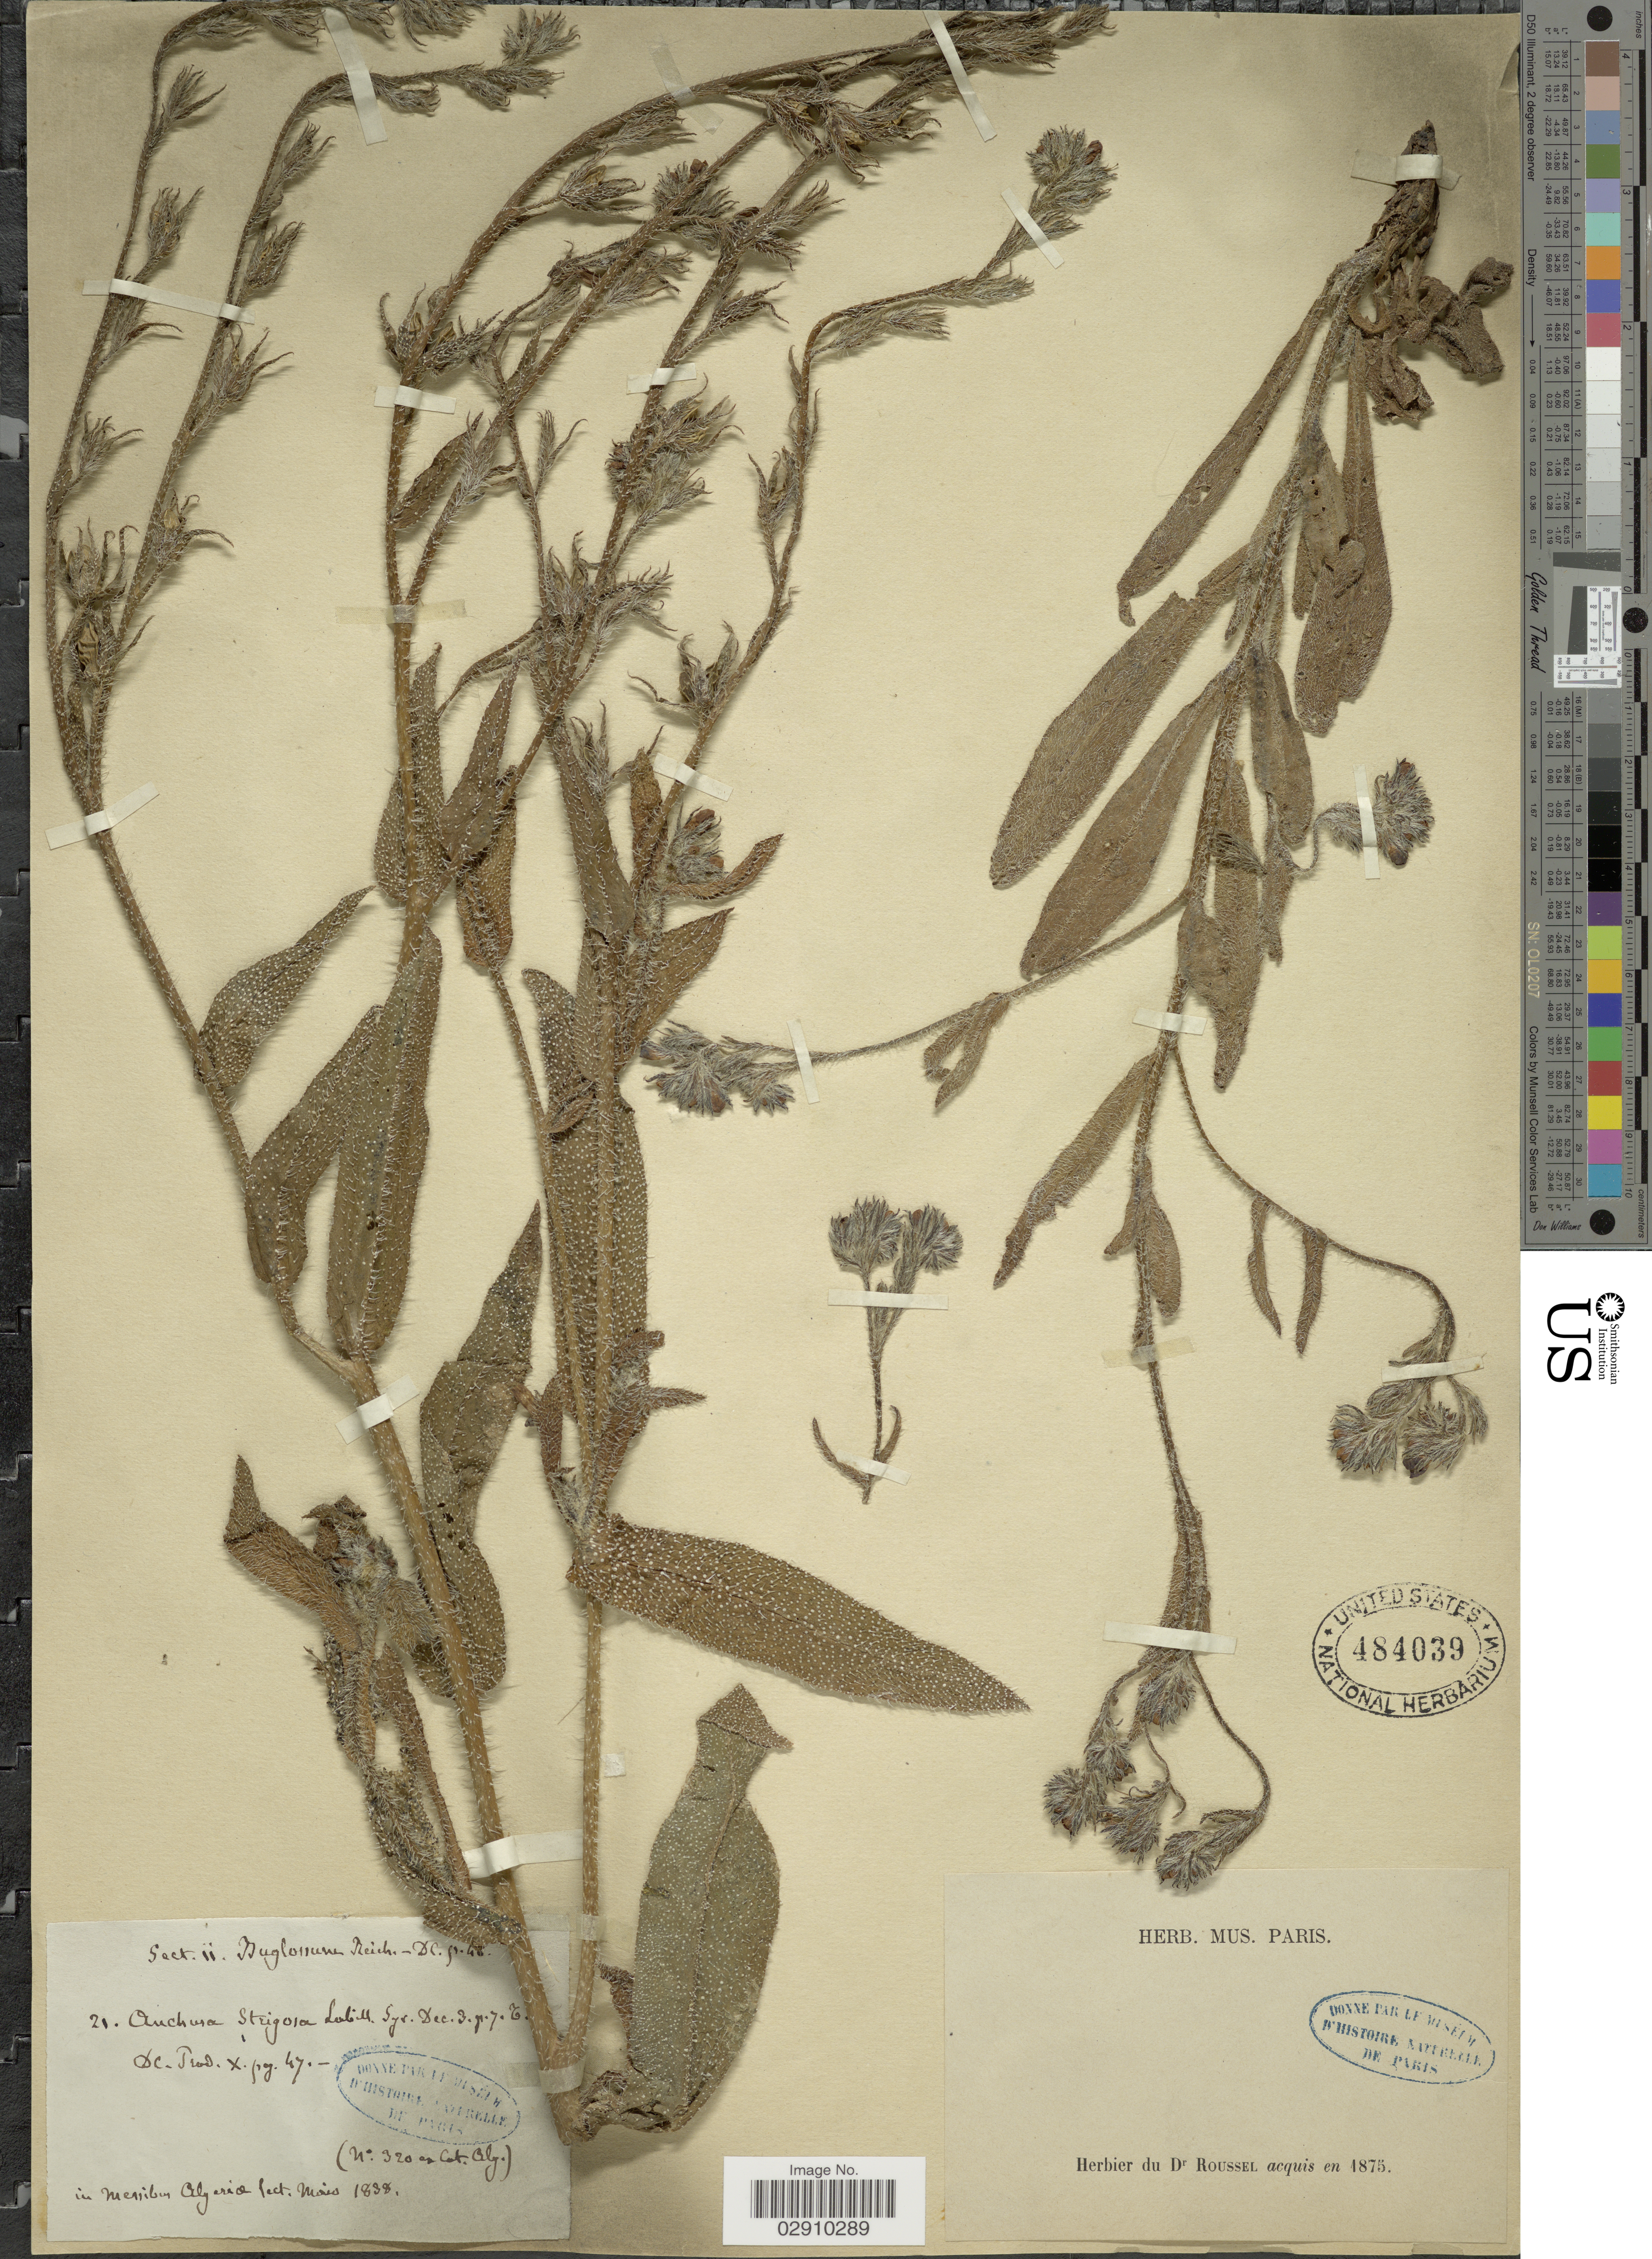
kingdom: Plantae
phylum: Tracheophyta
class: Magnoliopsida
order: Boraginales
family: Boraginaceae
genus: Anchusa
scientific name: Anchusa strigosa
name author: Banks & Sol.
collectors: ex herb. Roussel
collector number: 21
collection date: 1888-05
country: Algeria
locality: In menibus Algeria.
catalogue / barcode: US 484039